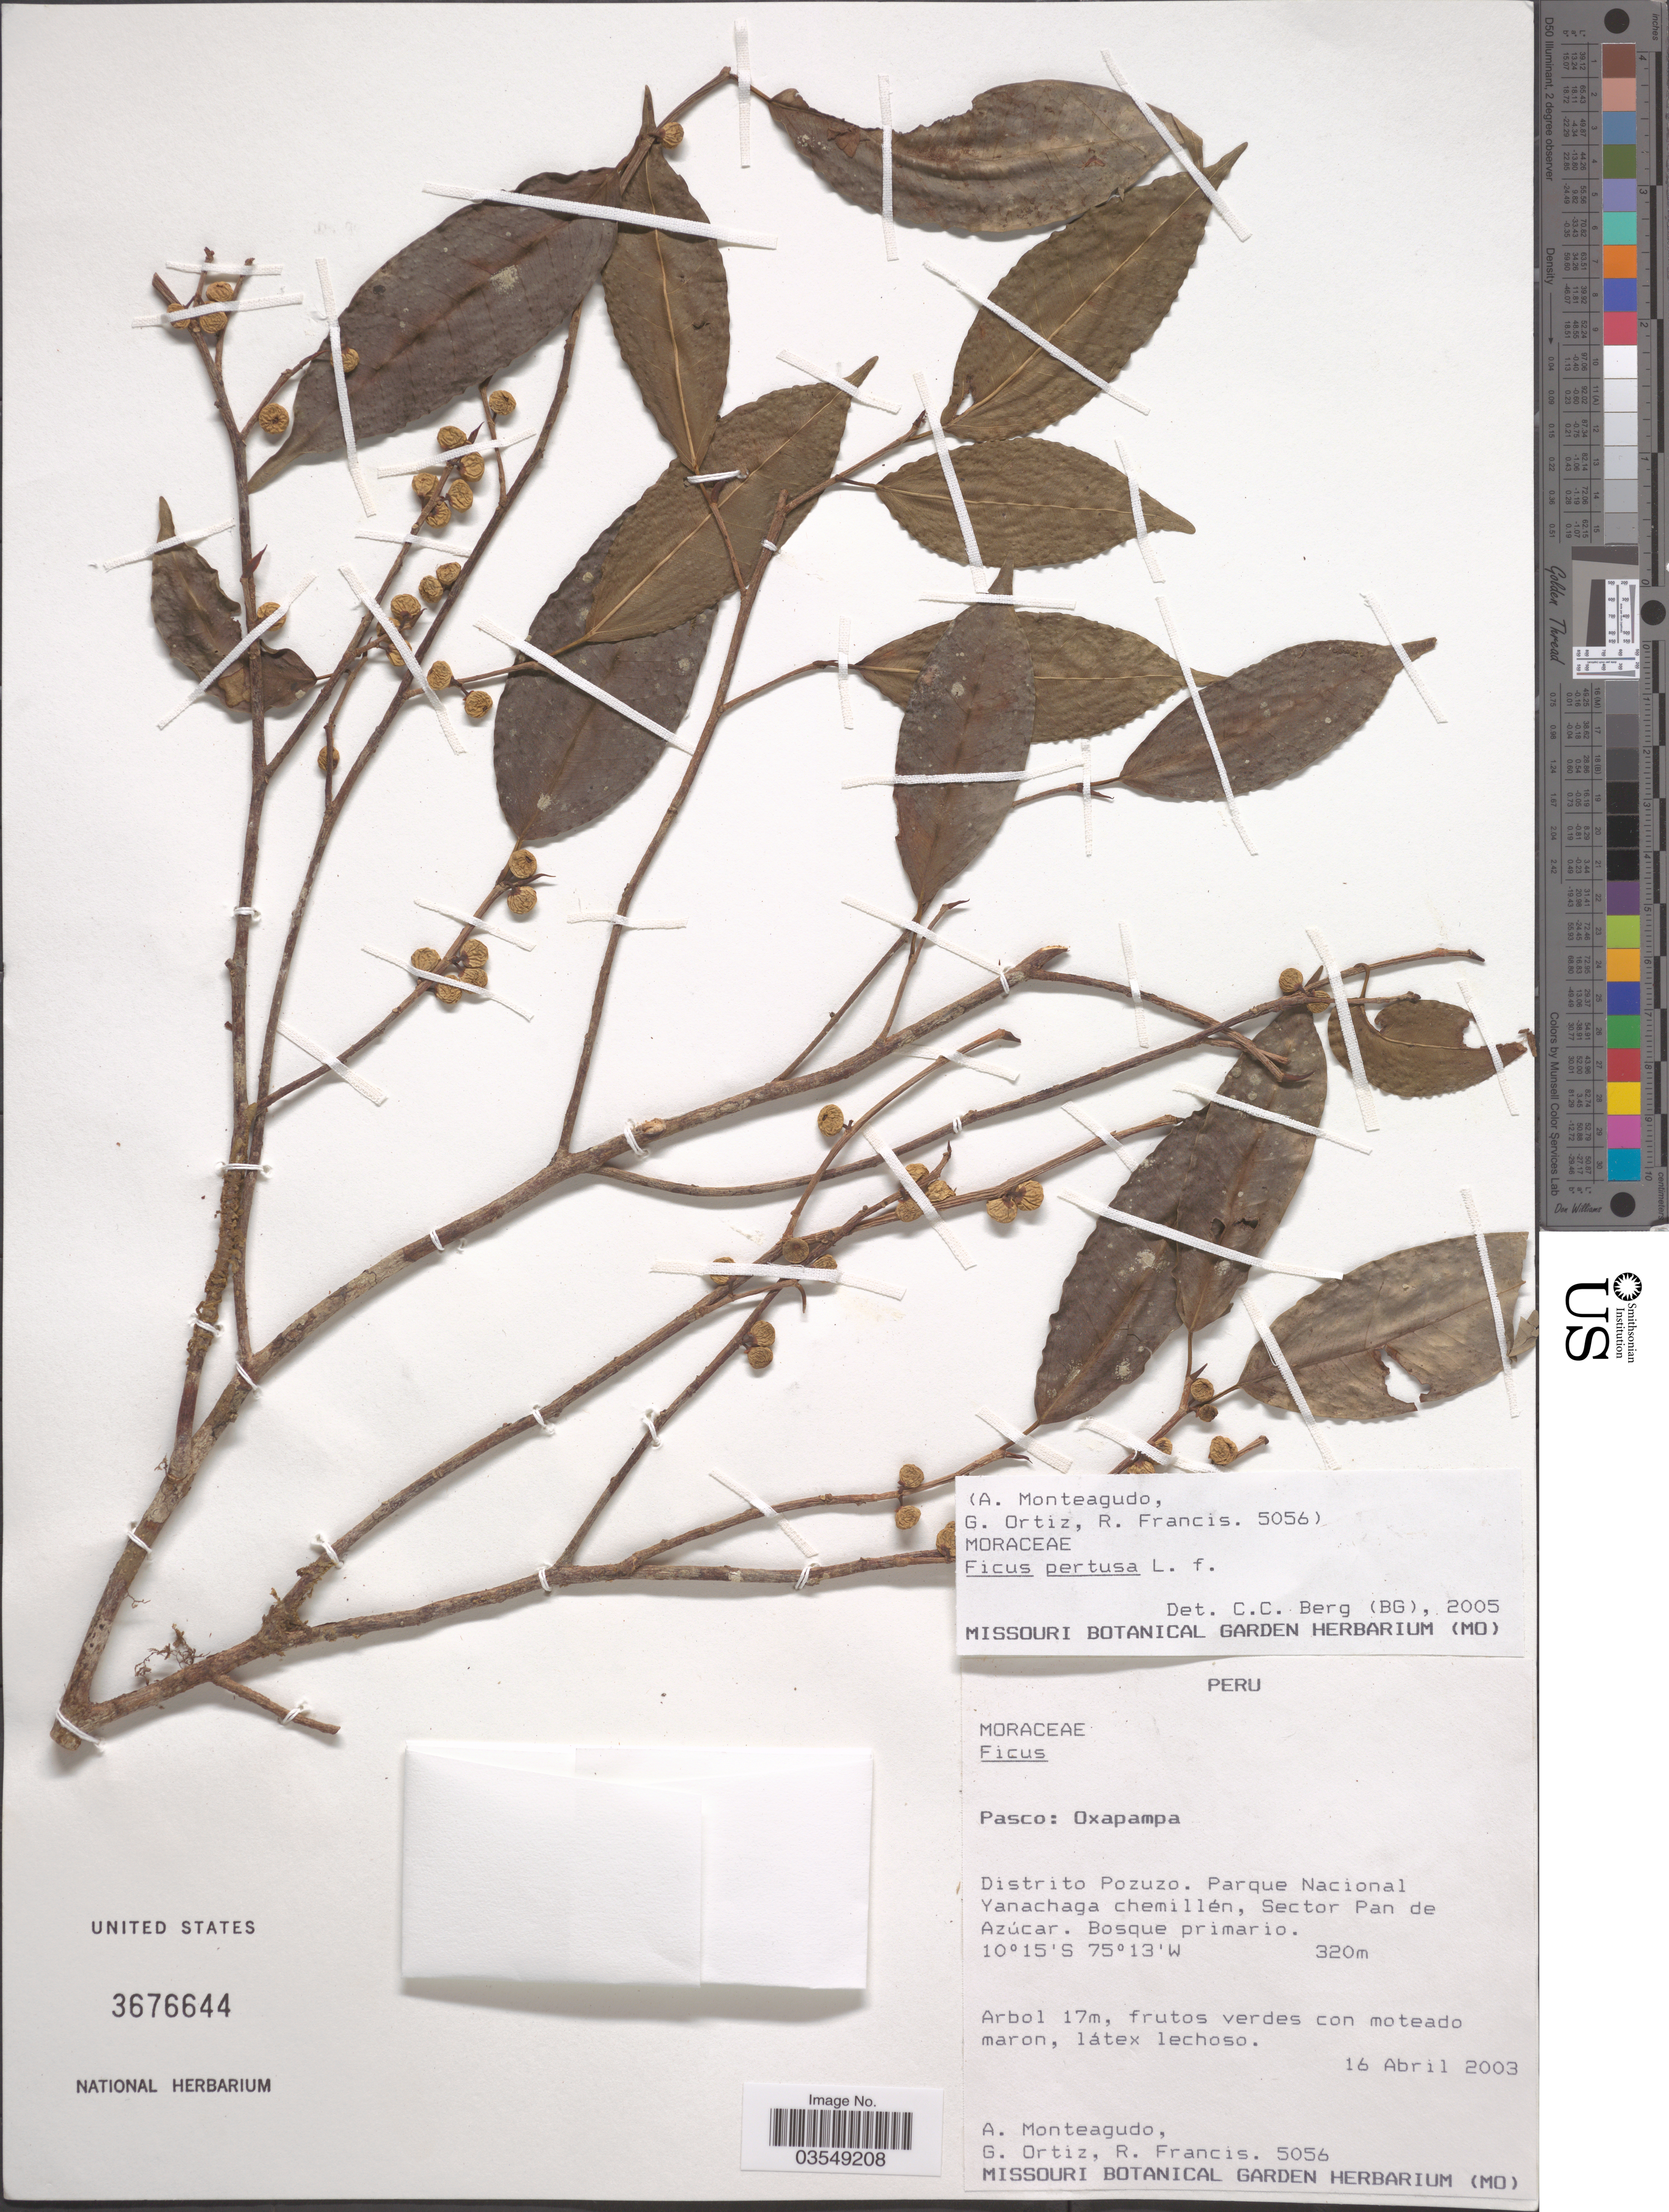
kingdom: Plantae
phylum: Tracheophyta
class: Magnoliopsida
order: Rosales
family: Moraceae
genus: Ficus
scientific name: Ficus pertusa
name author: L. f.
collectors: A. Monteagudo, G. Ortiz & R. Francis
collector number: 5056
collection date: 2003-04-16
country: Peru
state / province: Pasco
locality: Oxapampa. Distrito Pozuzo. Parque Nacional Yanachaga chemillén, Sector Pan de Azúcar.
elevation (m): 320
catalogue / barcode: US 3676644